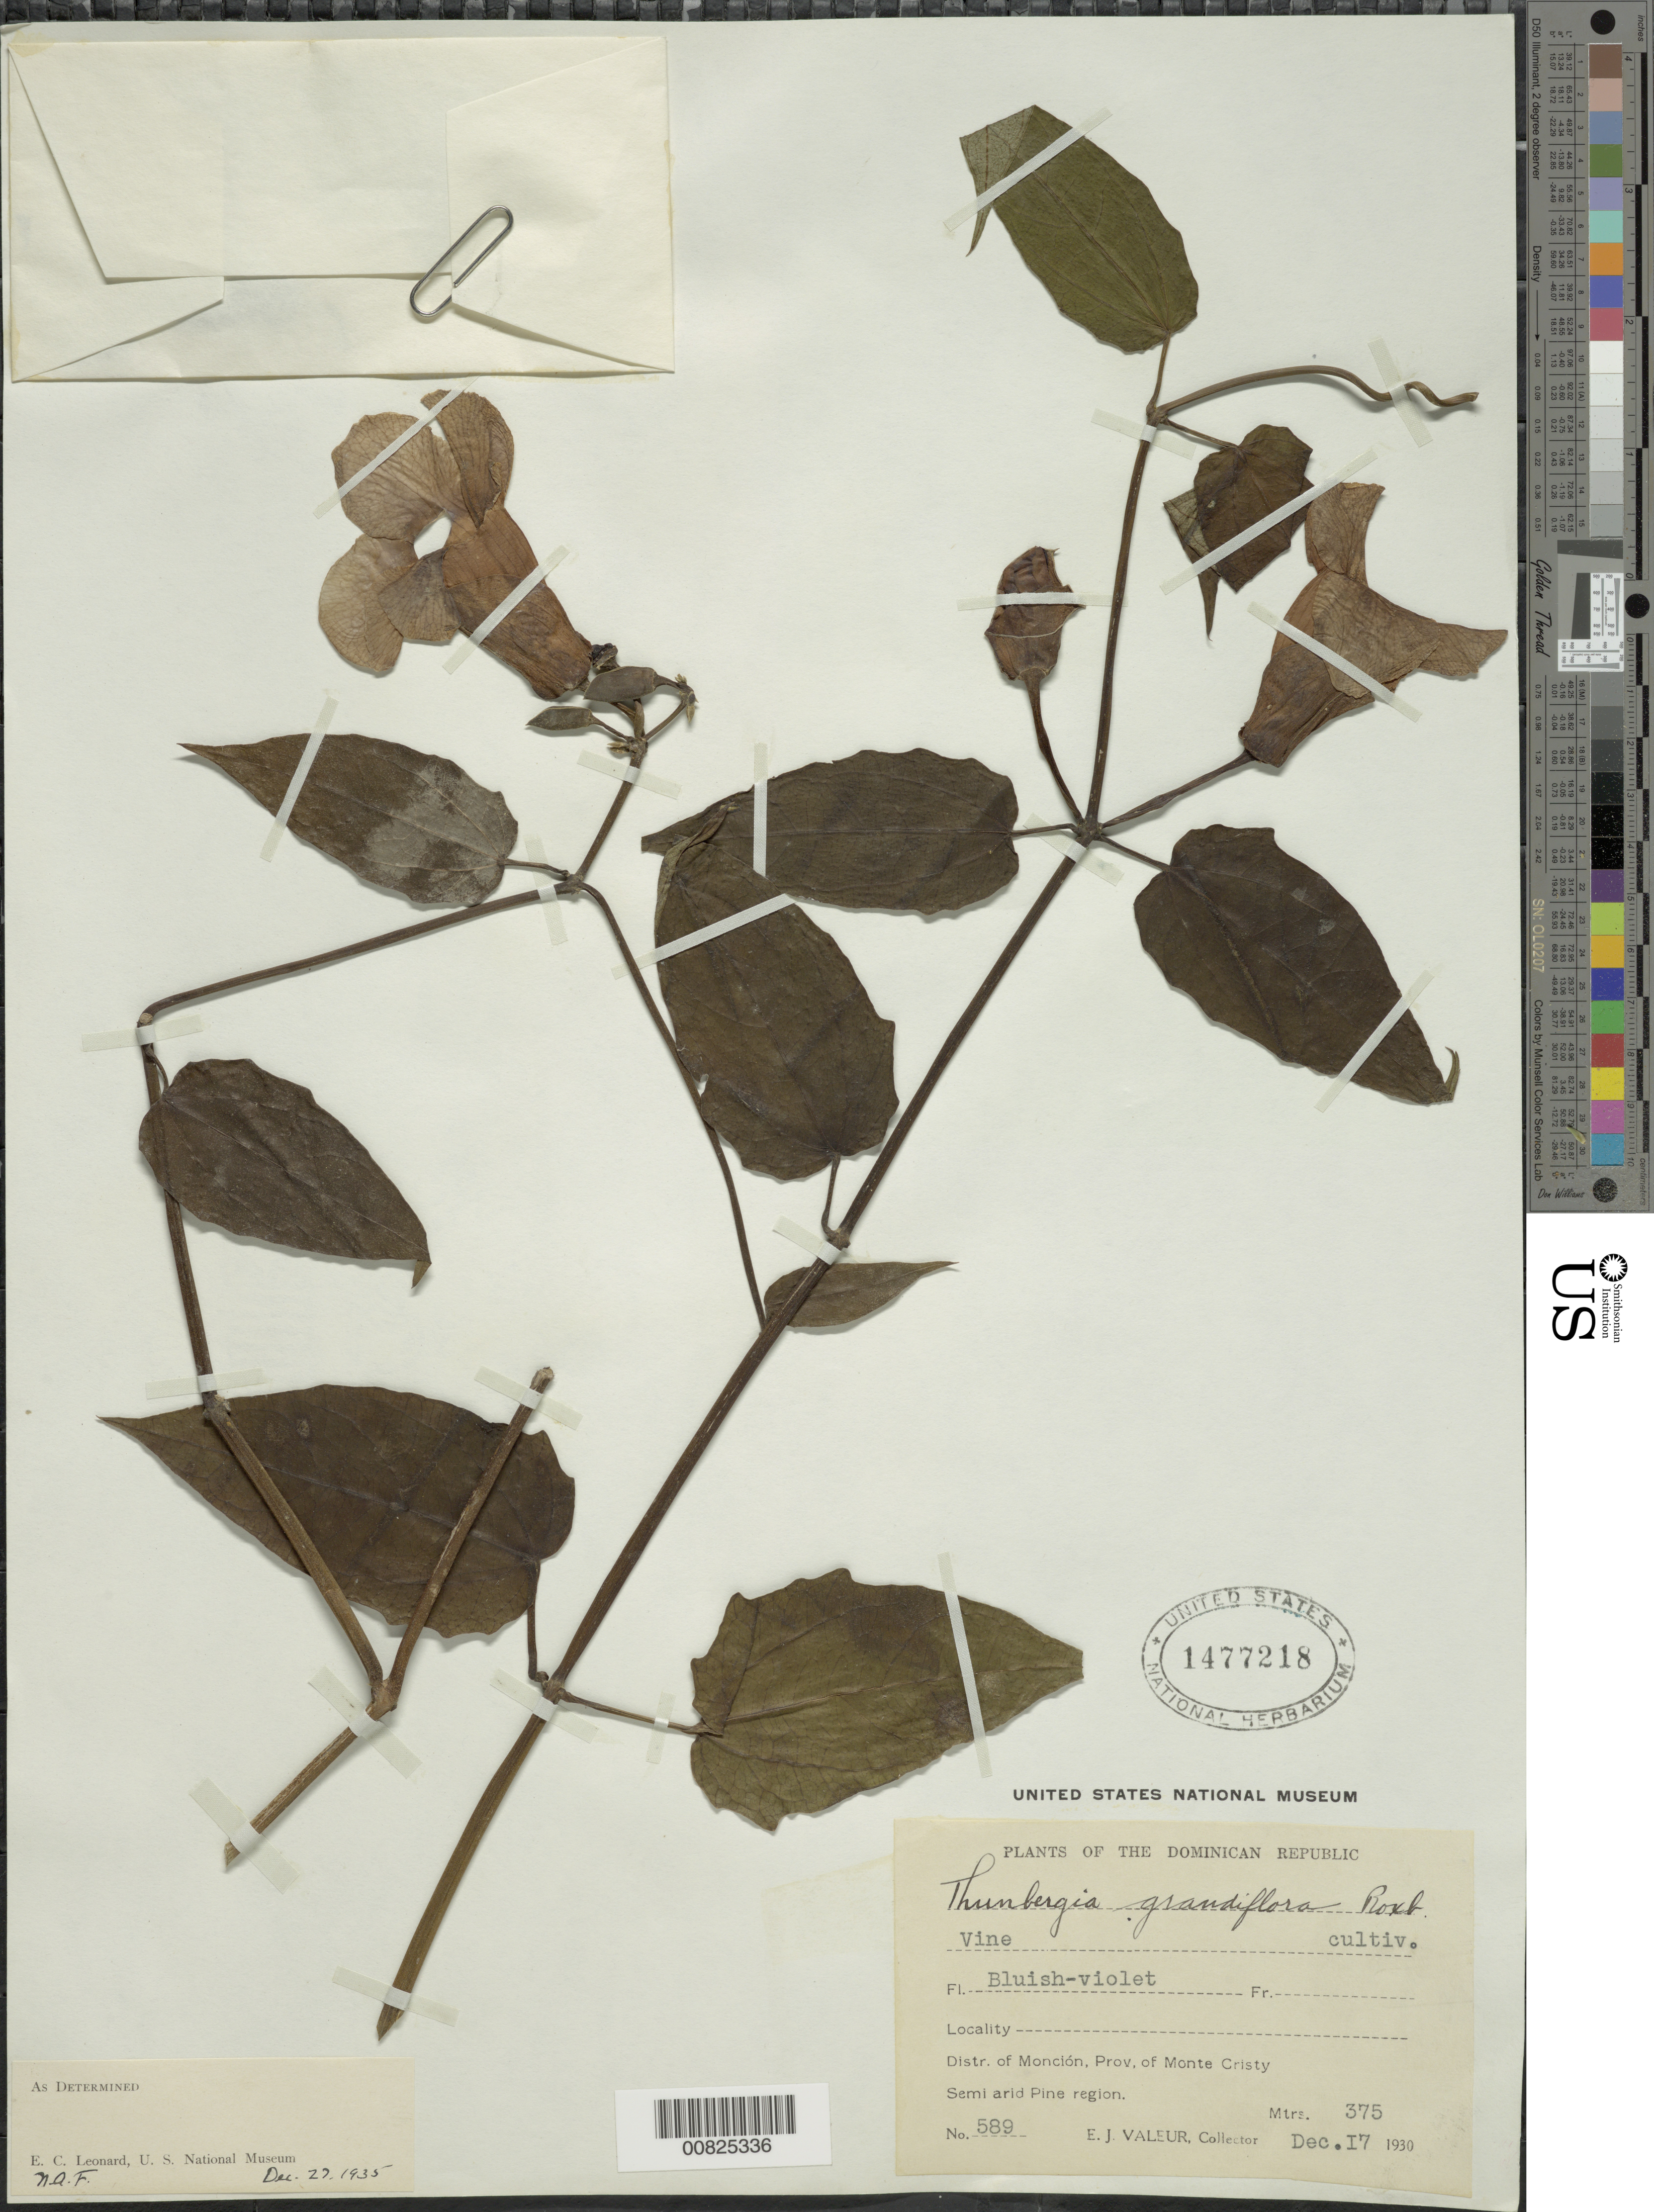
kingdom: Plantae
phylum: Tracheophyta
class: Magnoliopsida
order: Lamiales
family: Acanthaceae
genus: Thunbergia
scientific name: Thunbergia grandiflora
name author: Roxb.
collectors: E. Valeur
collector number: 589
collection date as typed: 17 Dec 1930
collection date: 1930-12-17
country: Dominican Republic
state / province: Monte Cristi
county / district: Monción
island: Hispaniola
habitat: Semi arid pine region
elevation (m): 375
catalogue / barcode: US 1477218